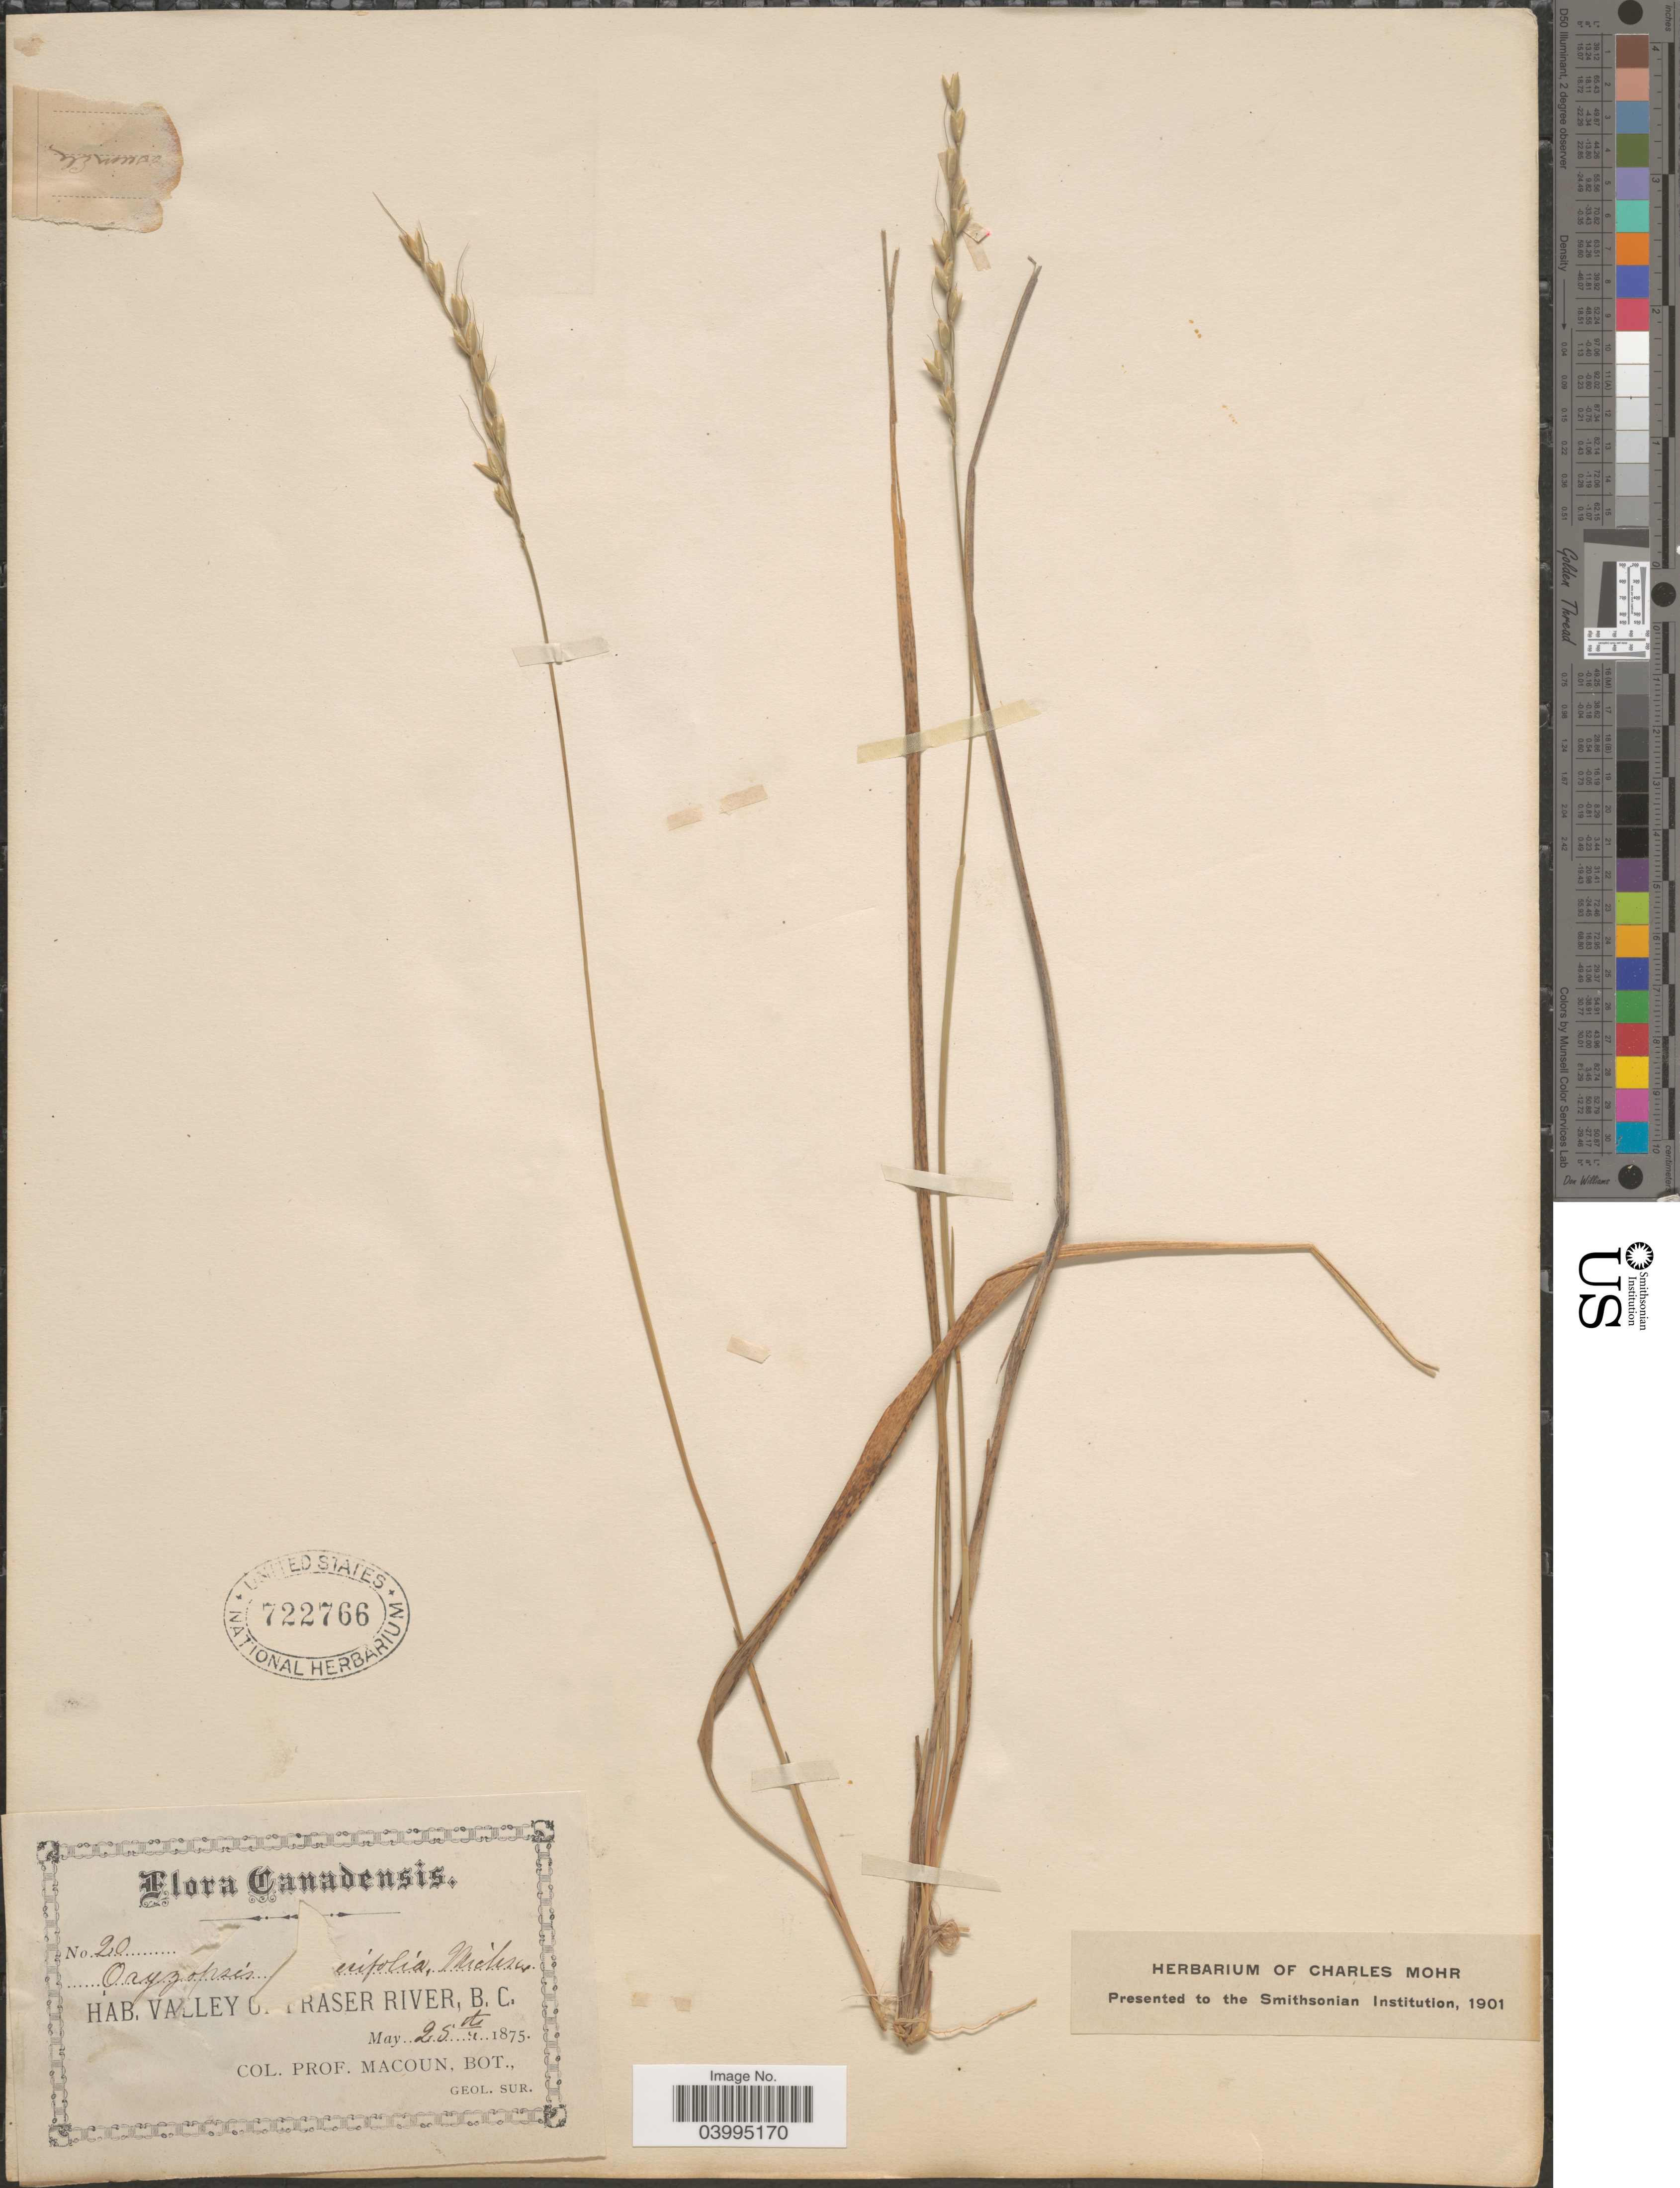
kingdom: Plantae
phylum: Tracheophyta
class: Liliopsida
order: Poales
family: Poaceae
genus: Oryzopsis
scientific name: Oryzopsis asperifolia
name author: Michx.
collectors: Prof. Macoun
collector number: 20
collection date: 1875-05-25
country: Canada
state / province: British Columbia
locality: Valley of Fraser River.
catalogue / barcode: US 722766